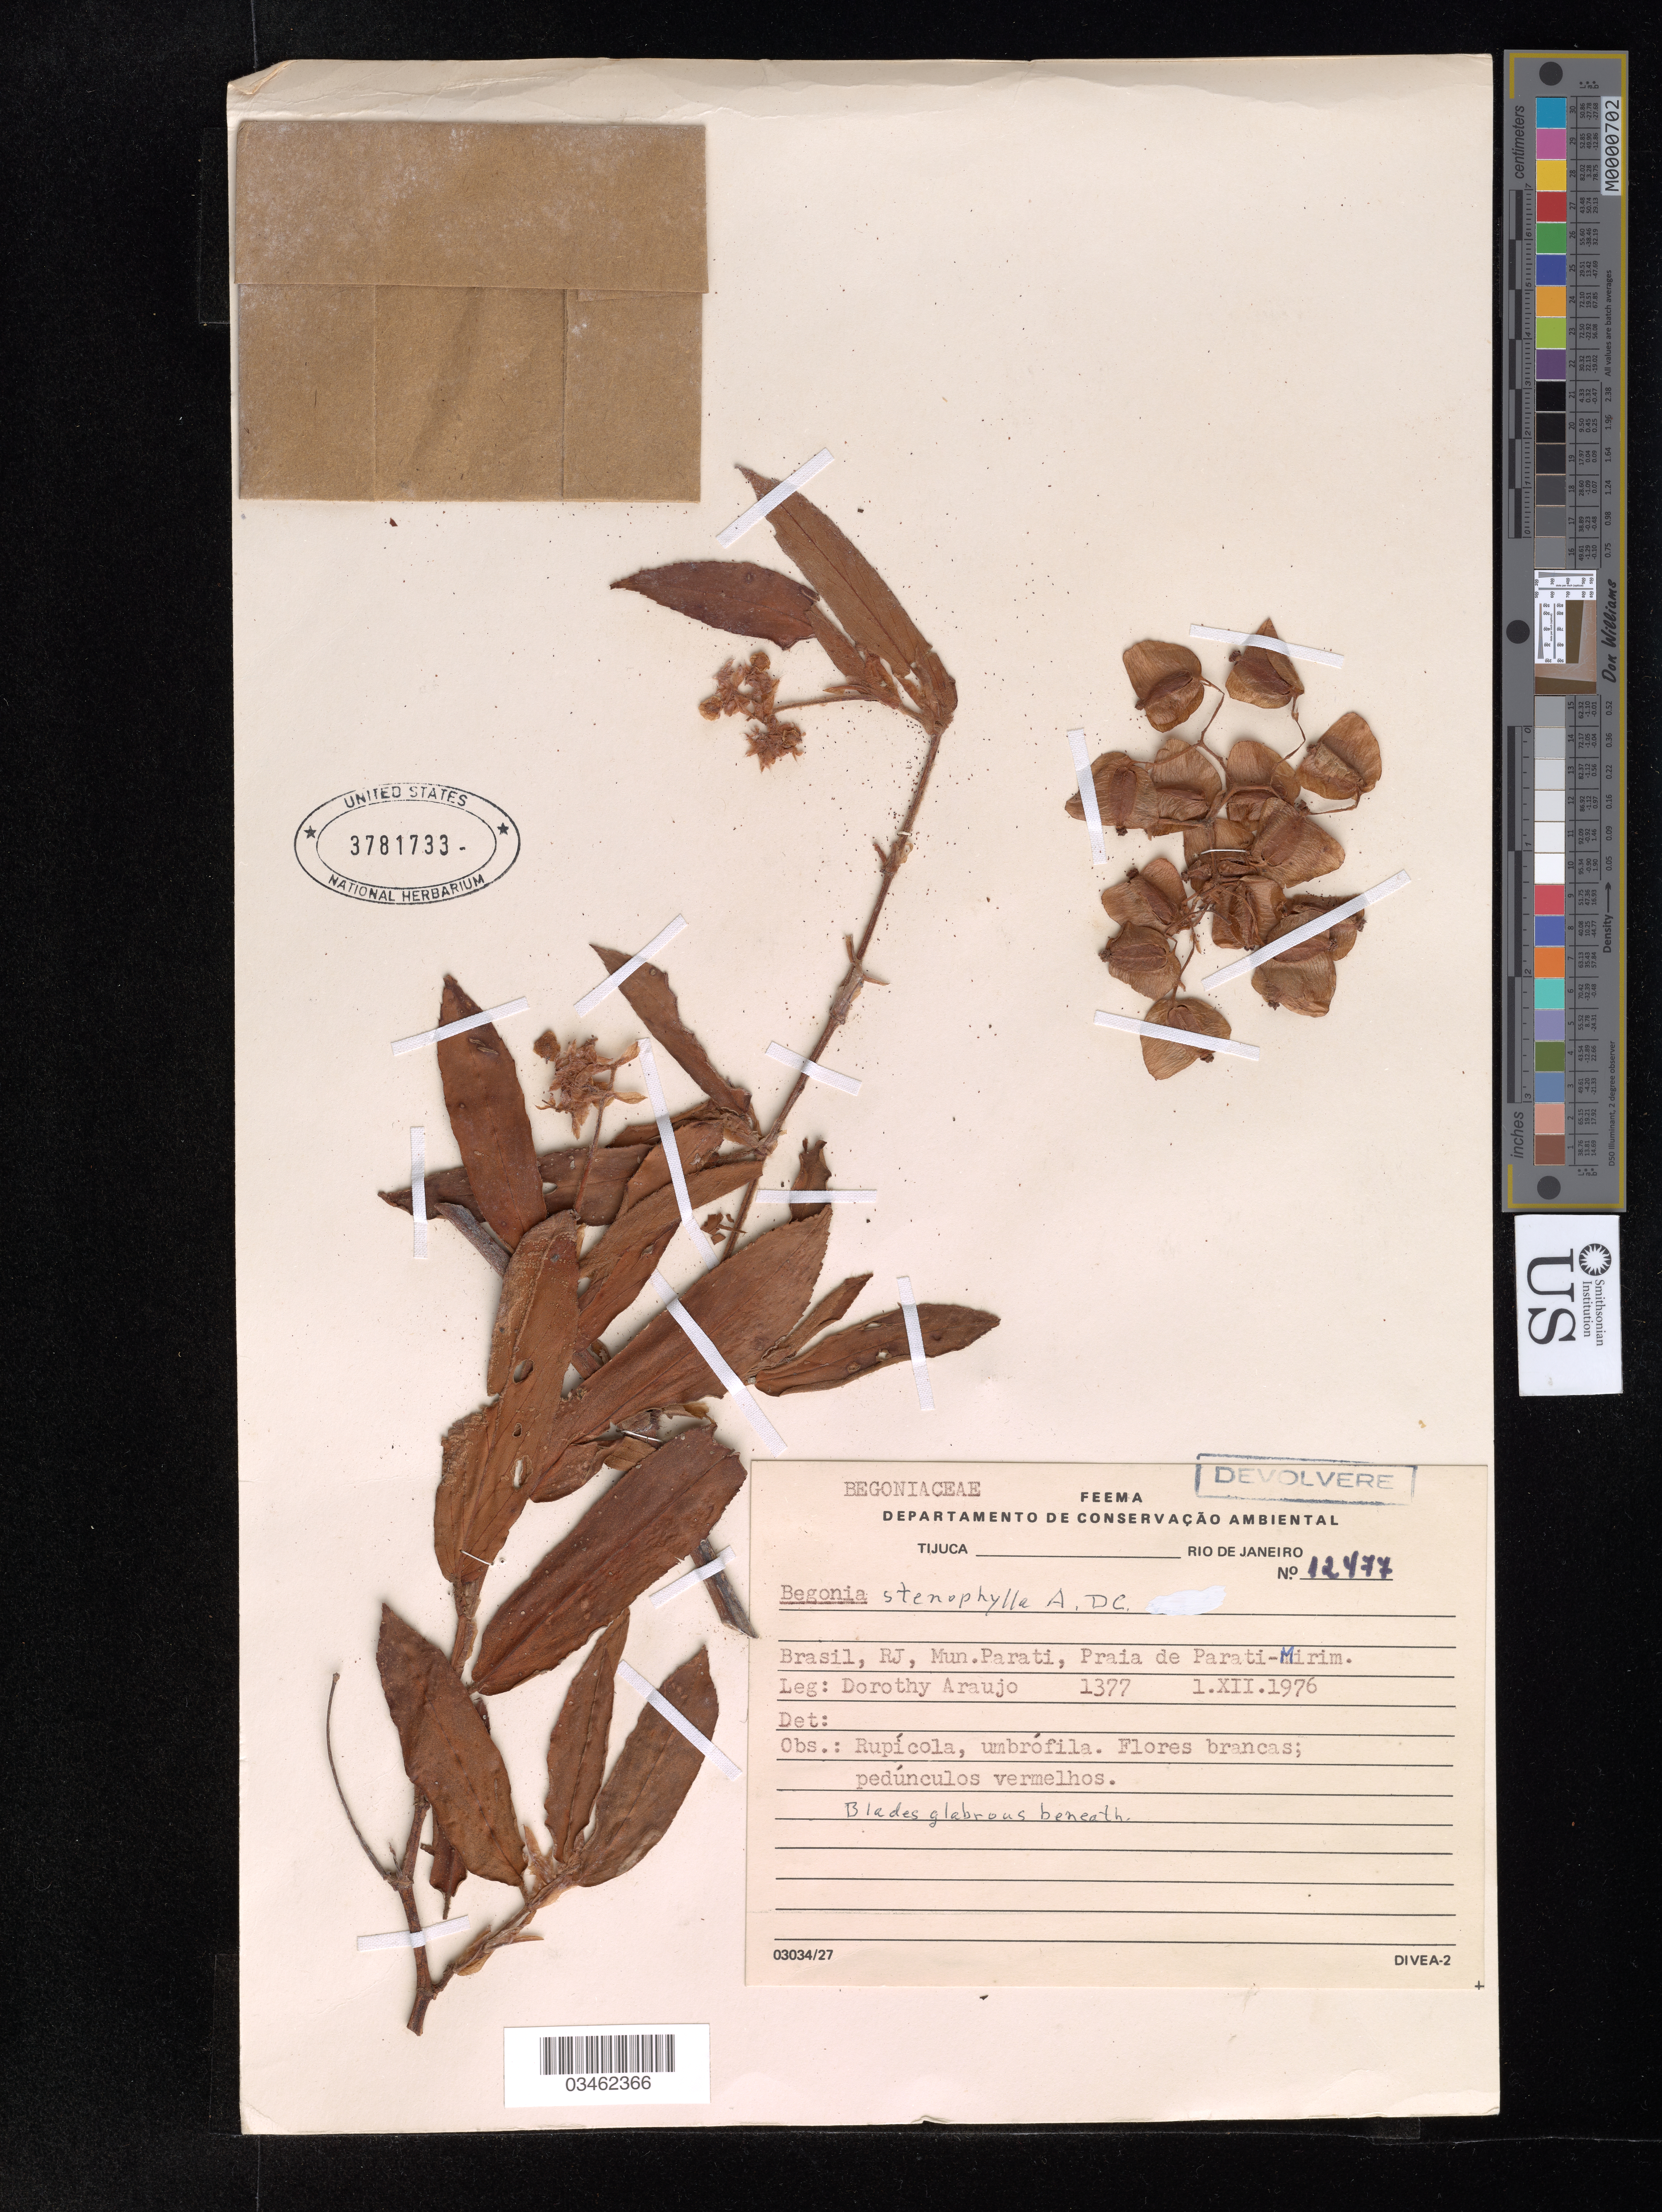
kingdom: Plantae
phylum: Tracheophyta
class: Magnoliopsida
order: Cucurbitales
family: Begoniaceae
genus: Begonia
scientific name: Begonia stenophylla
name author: A. DC.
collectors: D. Araujó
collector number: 1377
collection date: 1976-12-01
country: Brazil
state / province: Rio de Janeiro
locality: RJ, Mun. Parati, Praia de Parati-Mirim.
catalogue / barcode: US 3781733